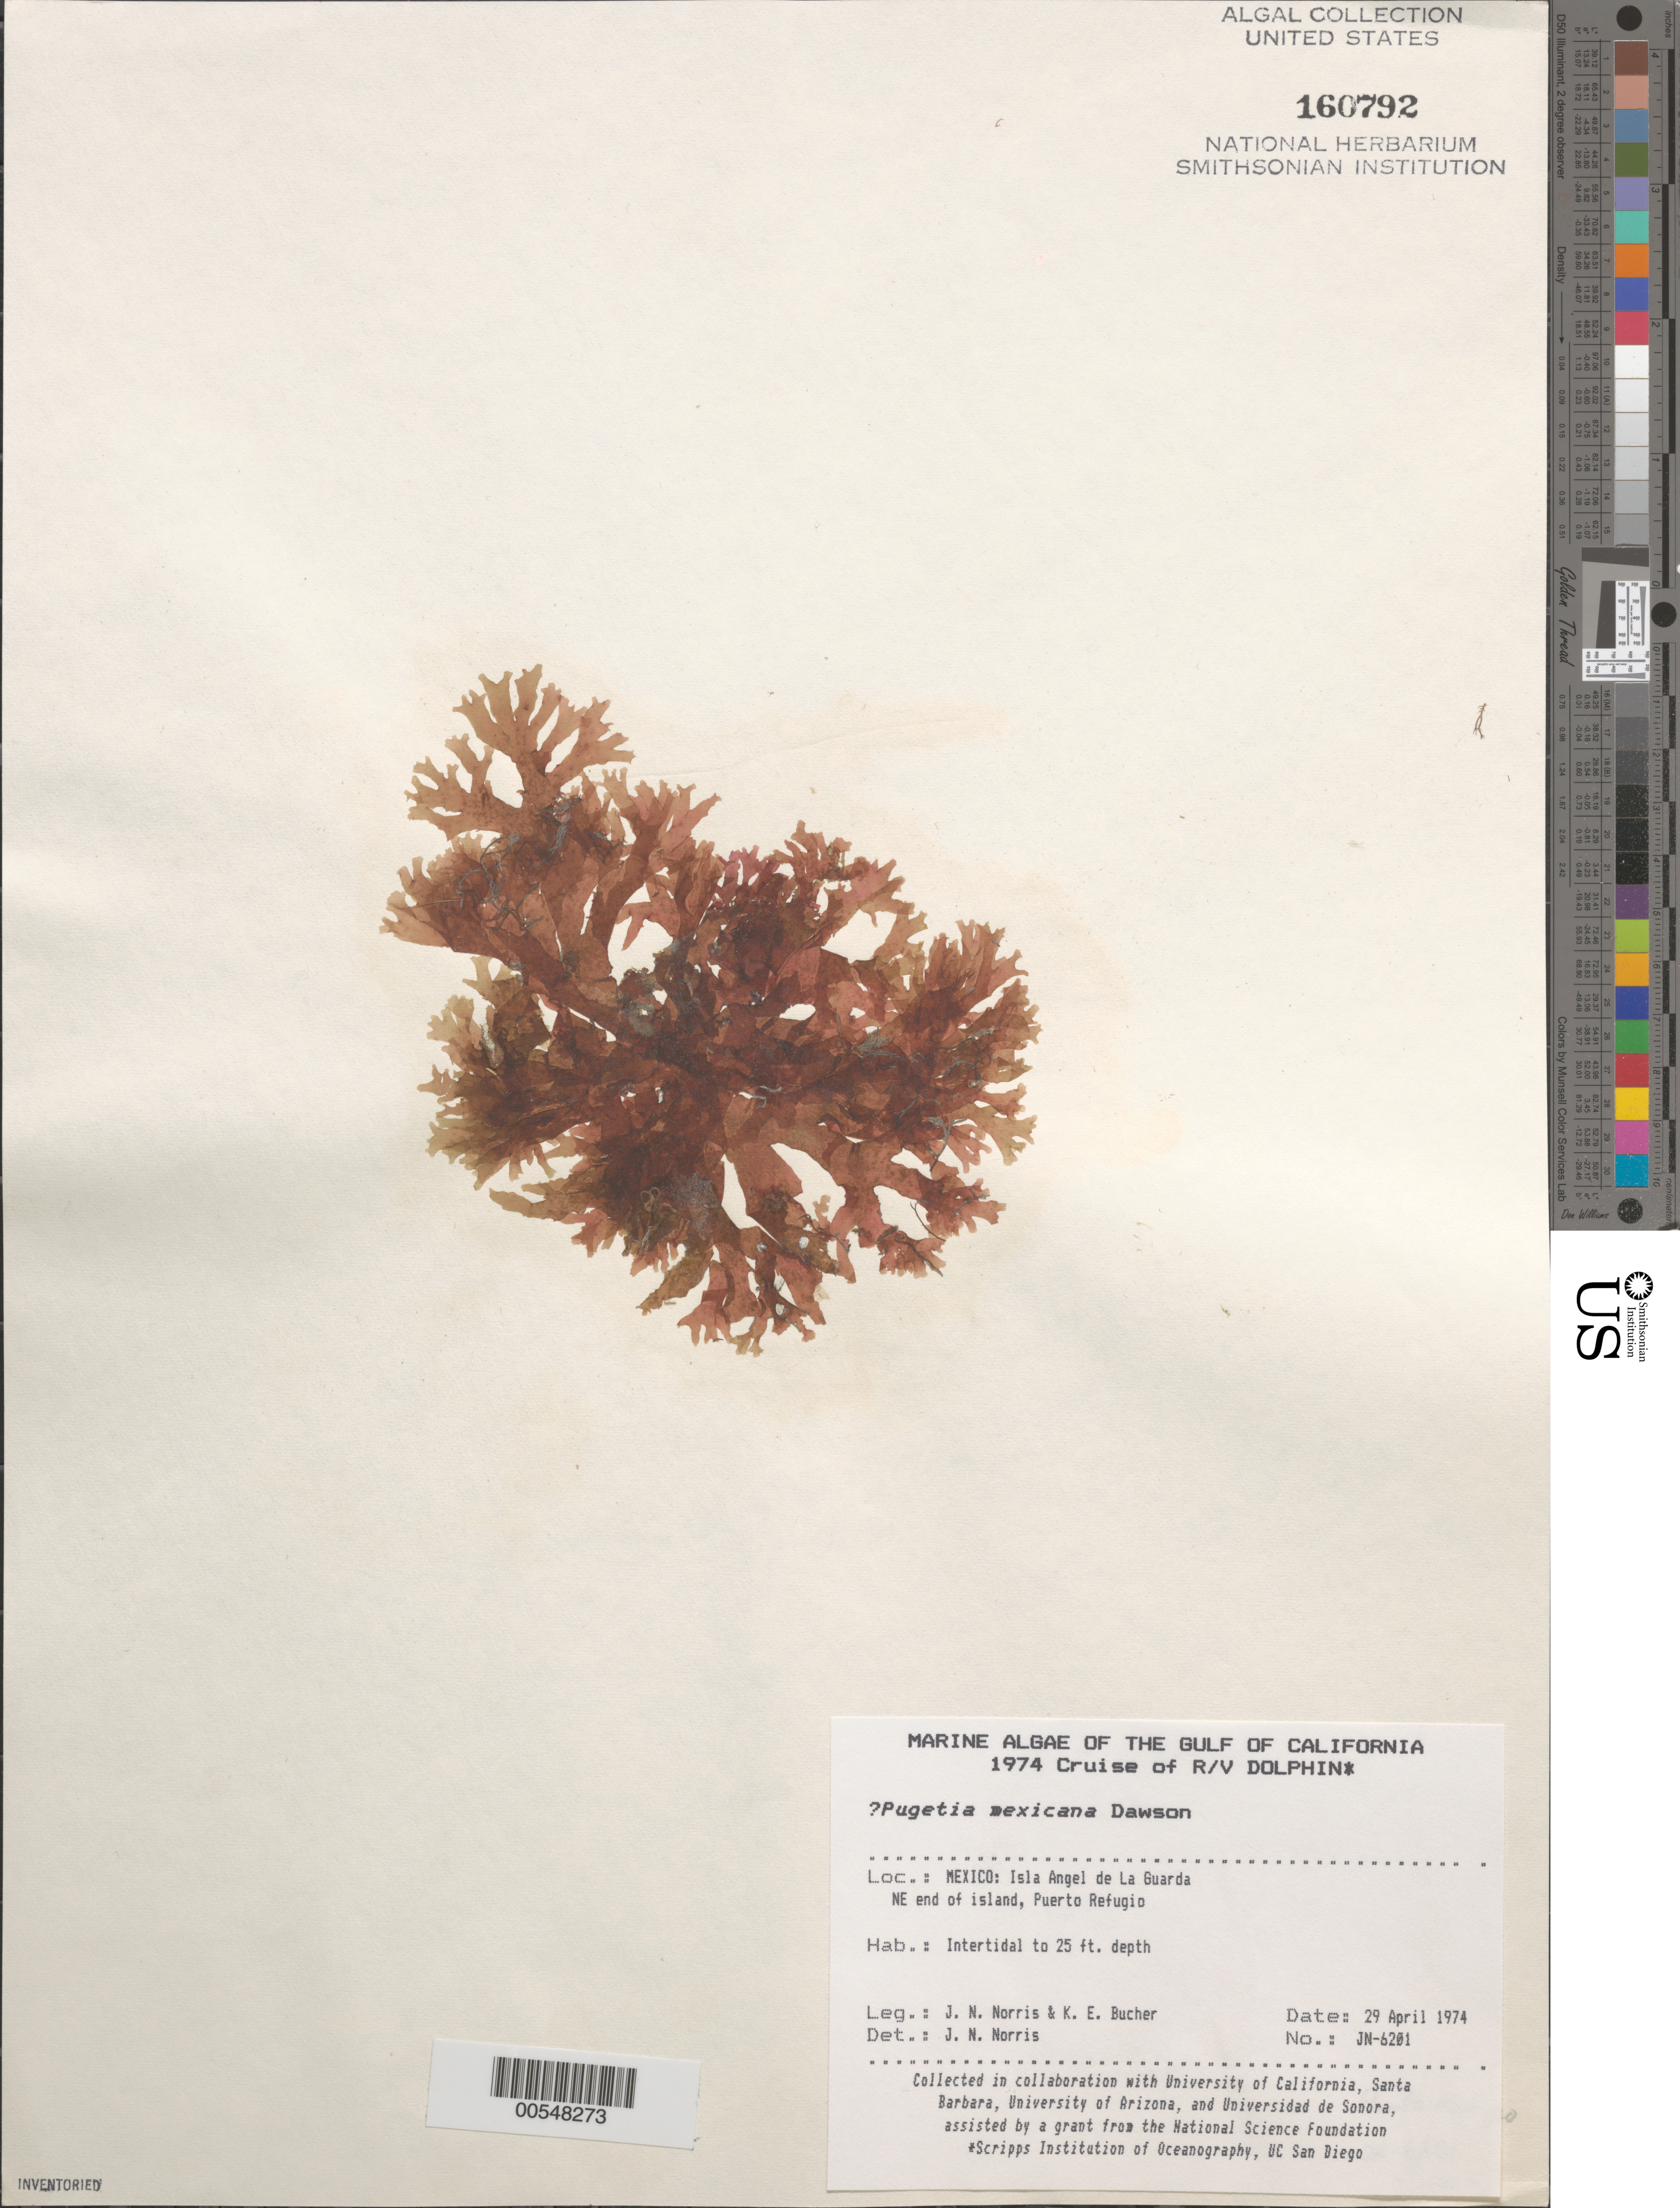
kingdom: Plantae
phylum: Rhodophyta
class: Florideophyceae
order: Gigartinales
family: Kallymeniaceae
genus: Pugetia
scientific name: Pugetia mexicana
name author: E.Y. Dawson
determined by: Norris, James N.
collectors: J. N. Norris & K. E. Bucher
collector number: JN-6201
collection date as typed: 29 Apr 1974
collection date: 1974-04-29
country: Mexico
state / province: Baja California Norte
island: Isla Angel de la Guarda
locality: Puerto Refugio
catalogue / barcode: US 160792